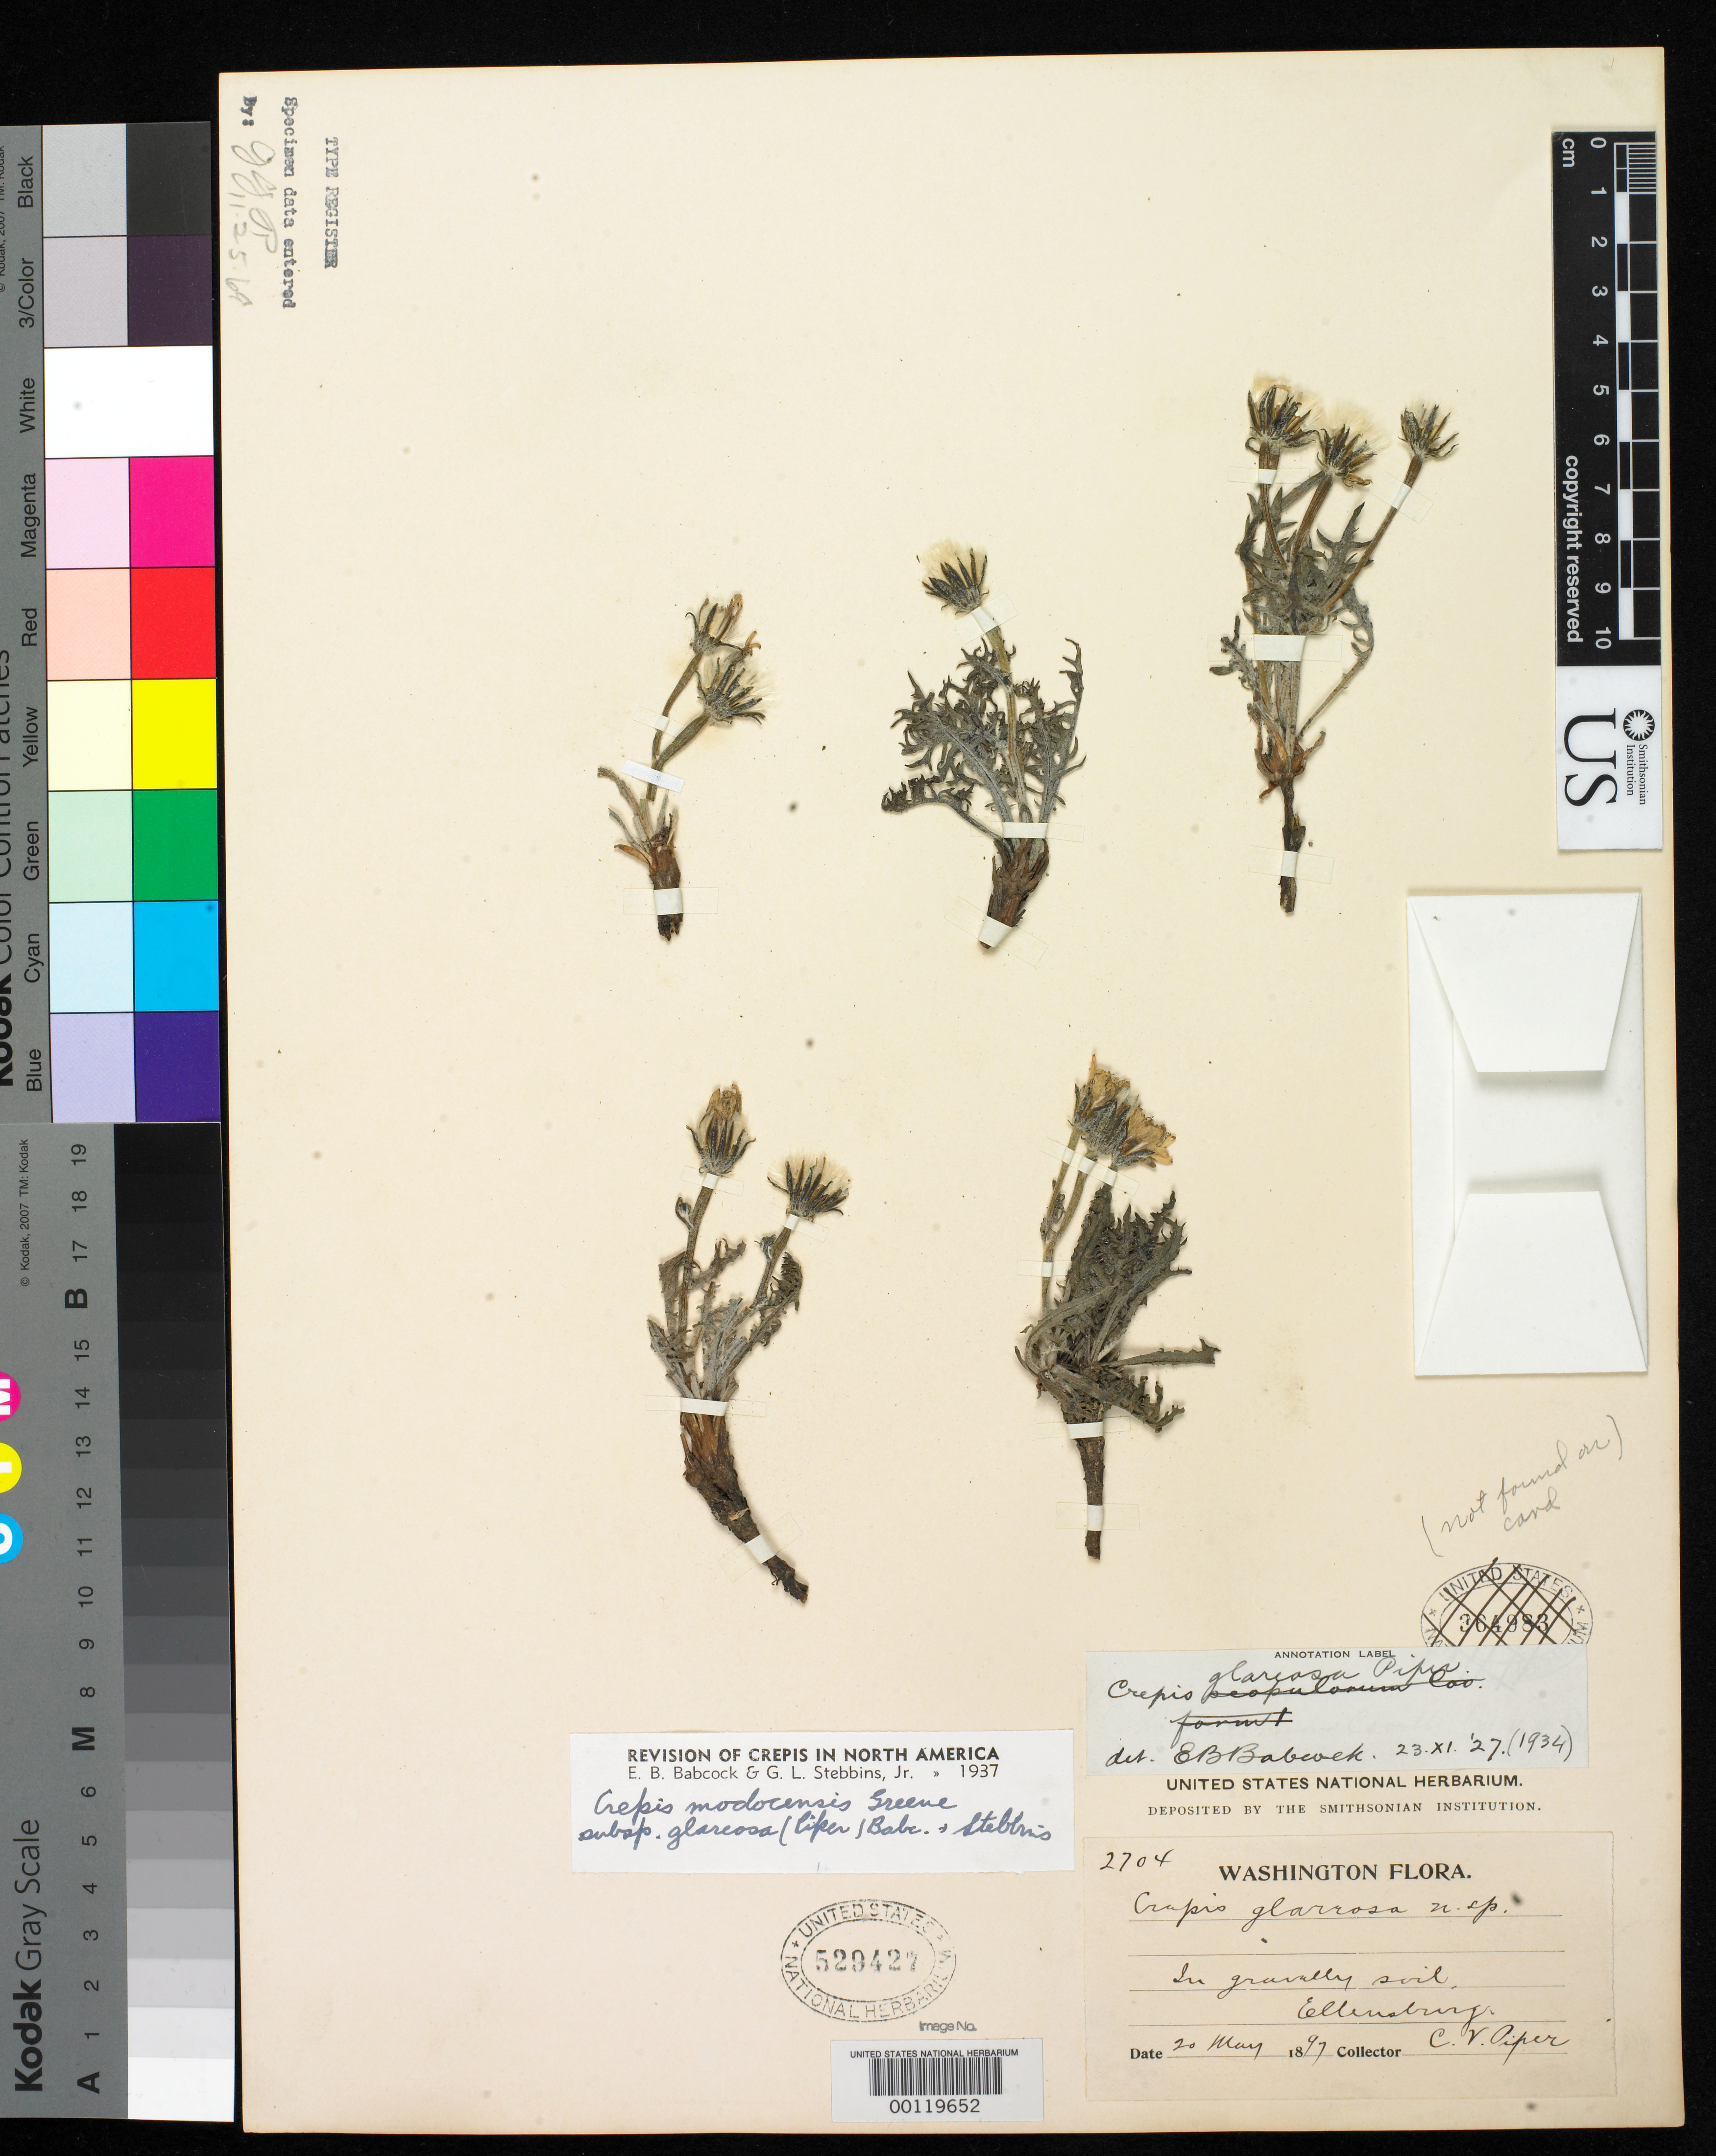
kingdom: Plantae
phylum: Tracheophyta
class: Magnoliopsida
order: Asterales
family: Asteraceae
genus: Crepis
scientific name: Crepis glareosa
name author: Piper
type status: Isotype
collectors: C. V. Piper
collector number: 2704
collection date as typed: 20 May 1897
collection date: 1897-05-20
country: United States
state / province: Washington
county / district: Kittitas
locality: Ellensburg.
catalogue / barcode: US 529427